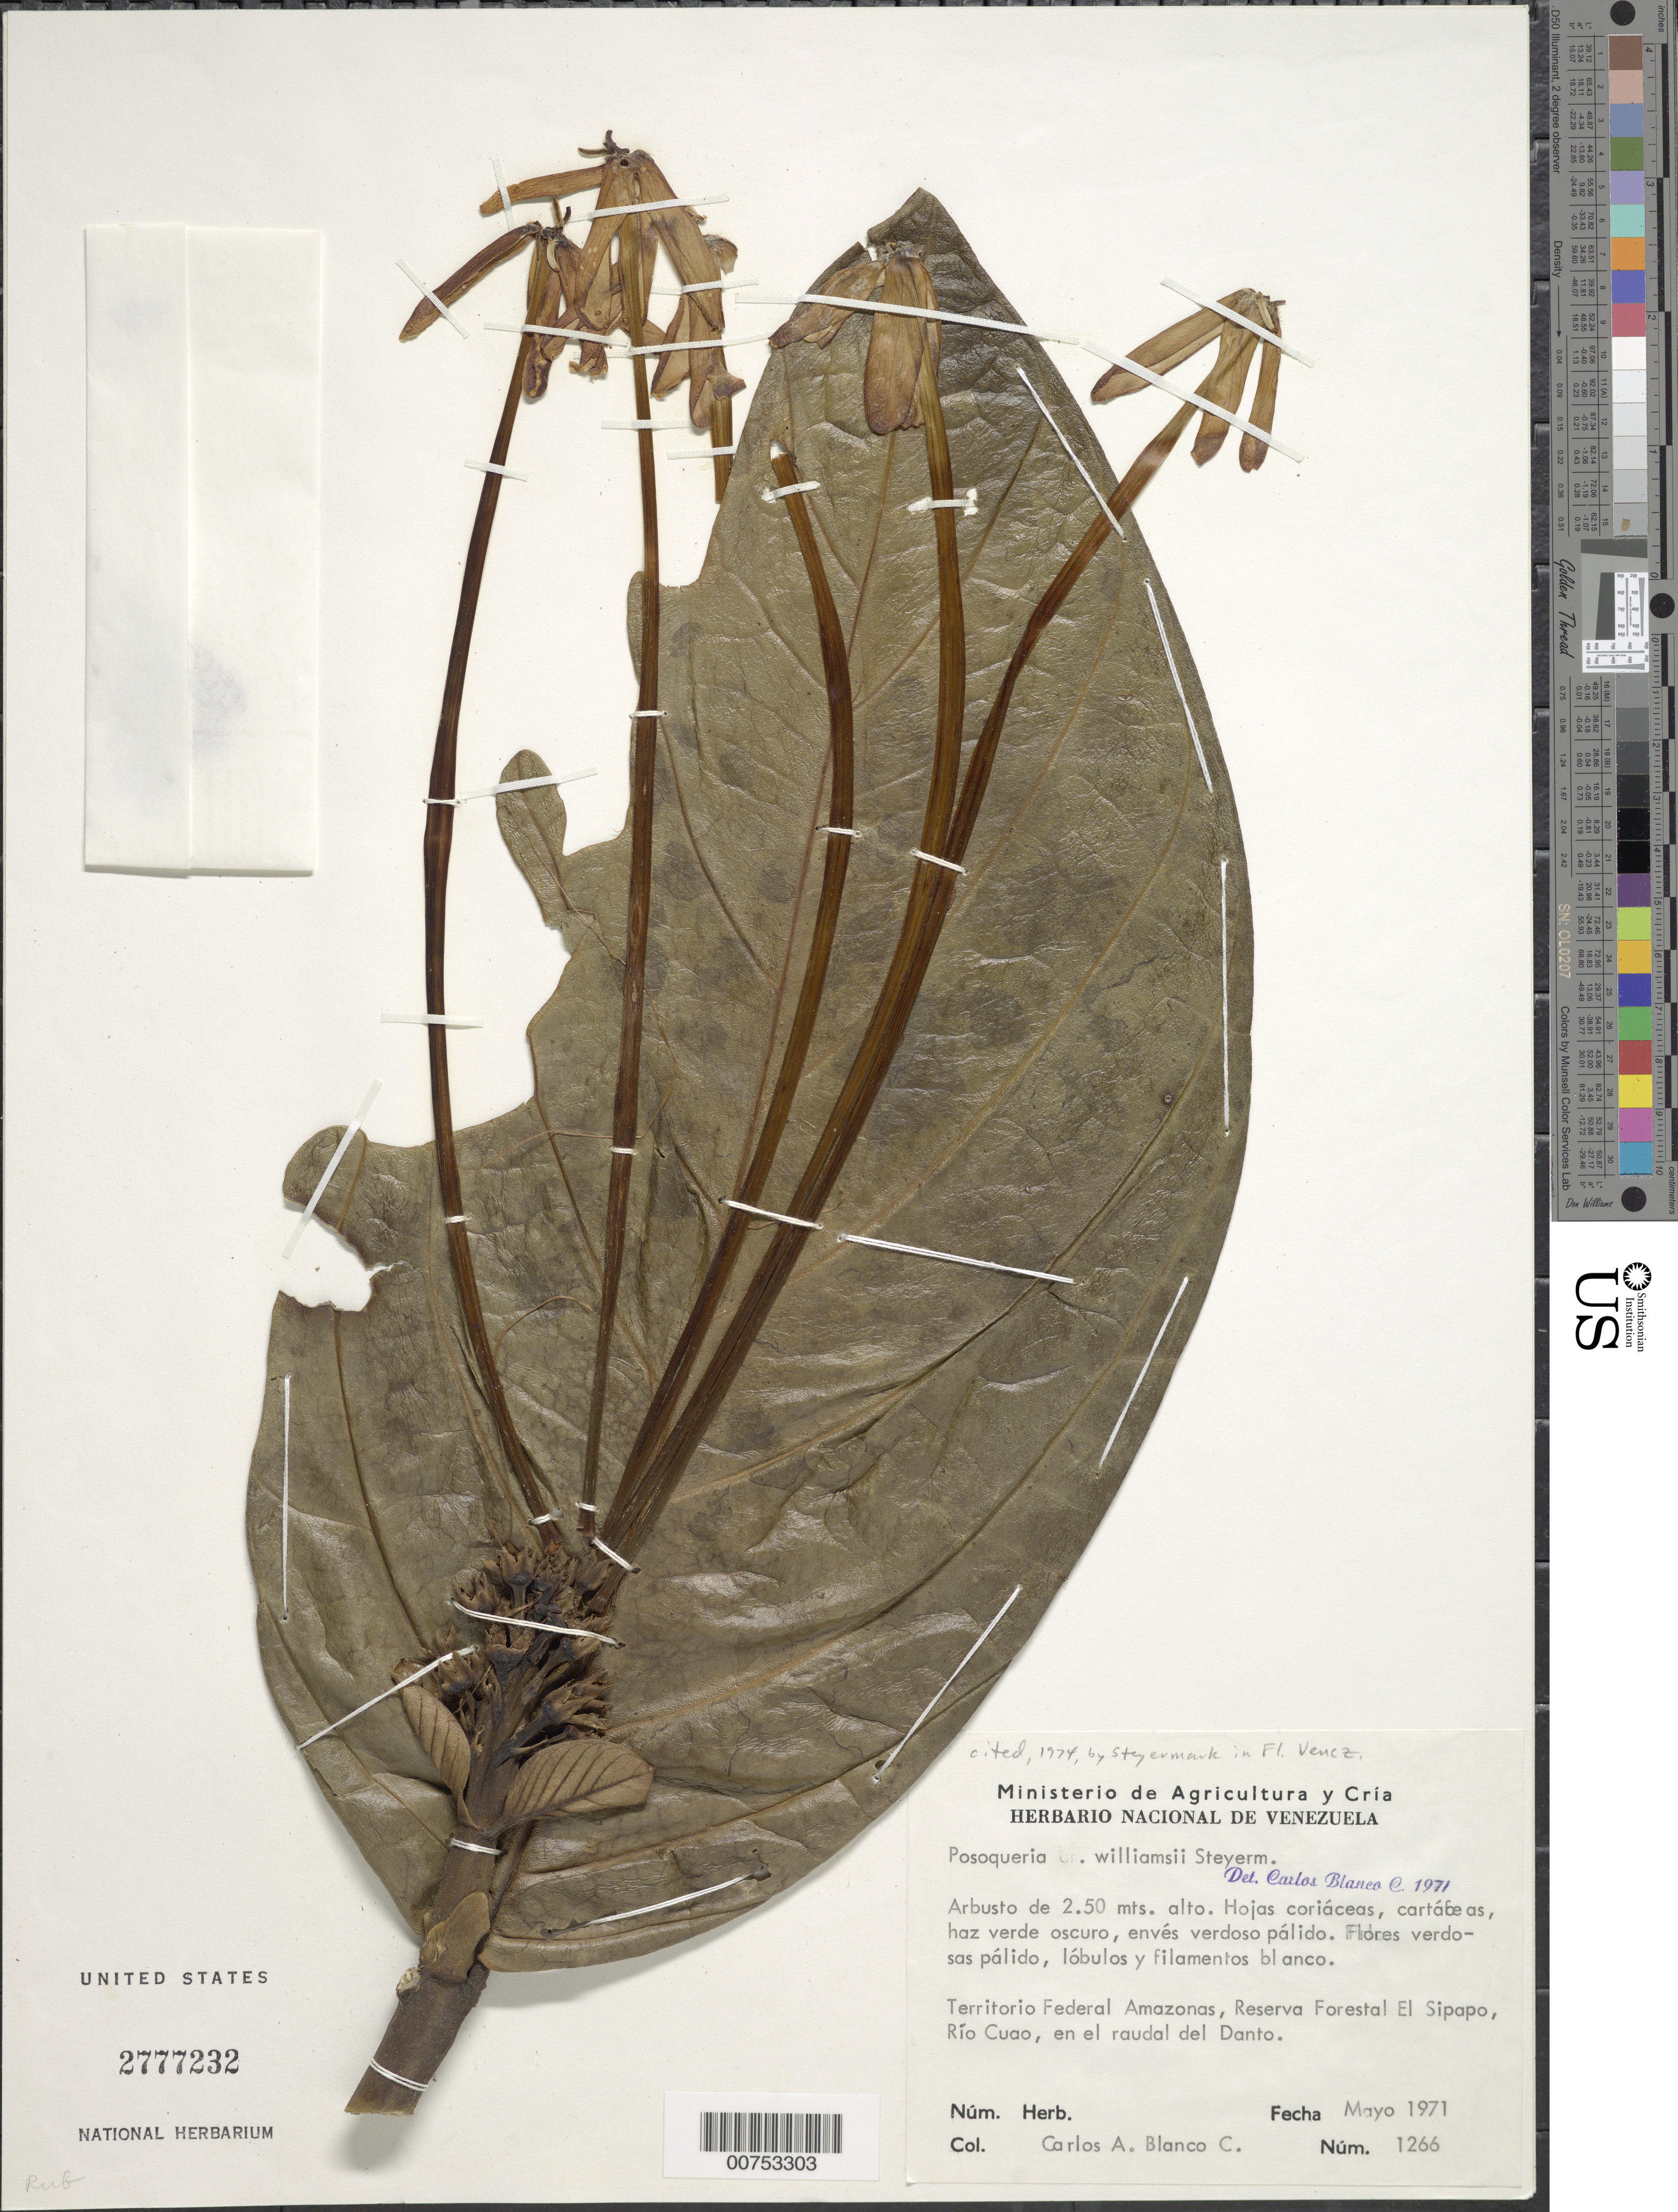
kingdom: Plantae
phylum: Tracheophyta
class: Magnoliopsida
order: Gentianales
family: Rubiaceae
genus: Posoqueria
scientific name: Posoqueria williamsii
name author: Steyerm.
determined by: Blanco, Carlos A.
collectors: C. A. Blanco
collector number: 1266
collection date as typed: May-71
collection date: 1971-05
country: Venezuela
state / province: Amazonas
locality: Reserva Forestal El Sipapo, Río Cuao, en el Raudal del Danto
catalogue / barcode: US 2777232